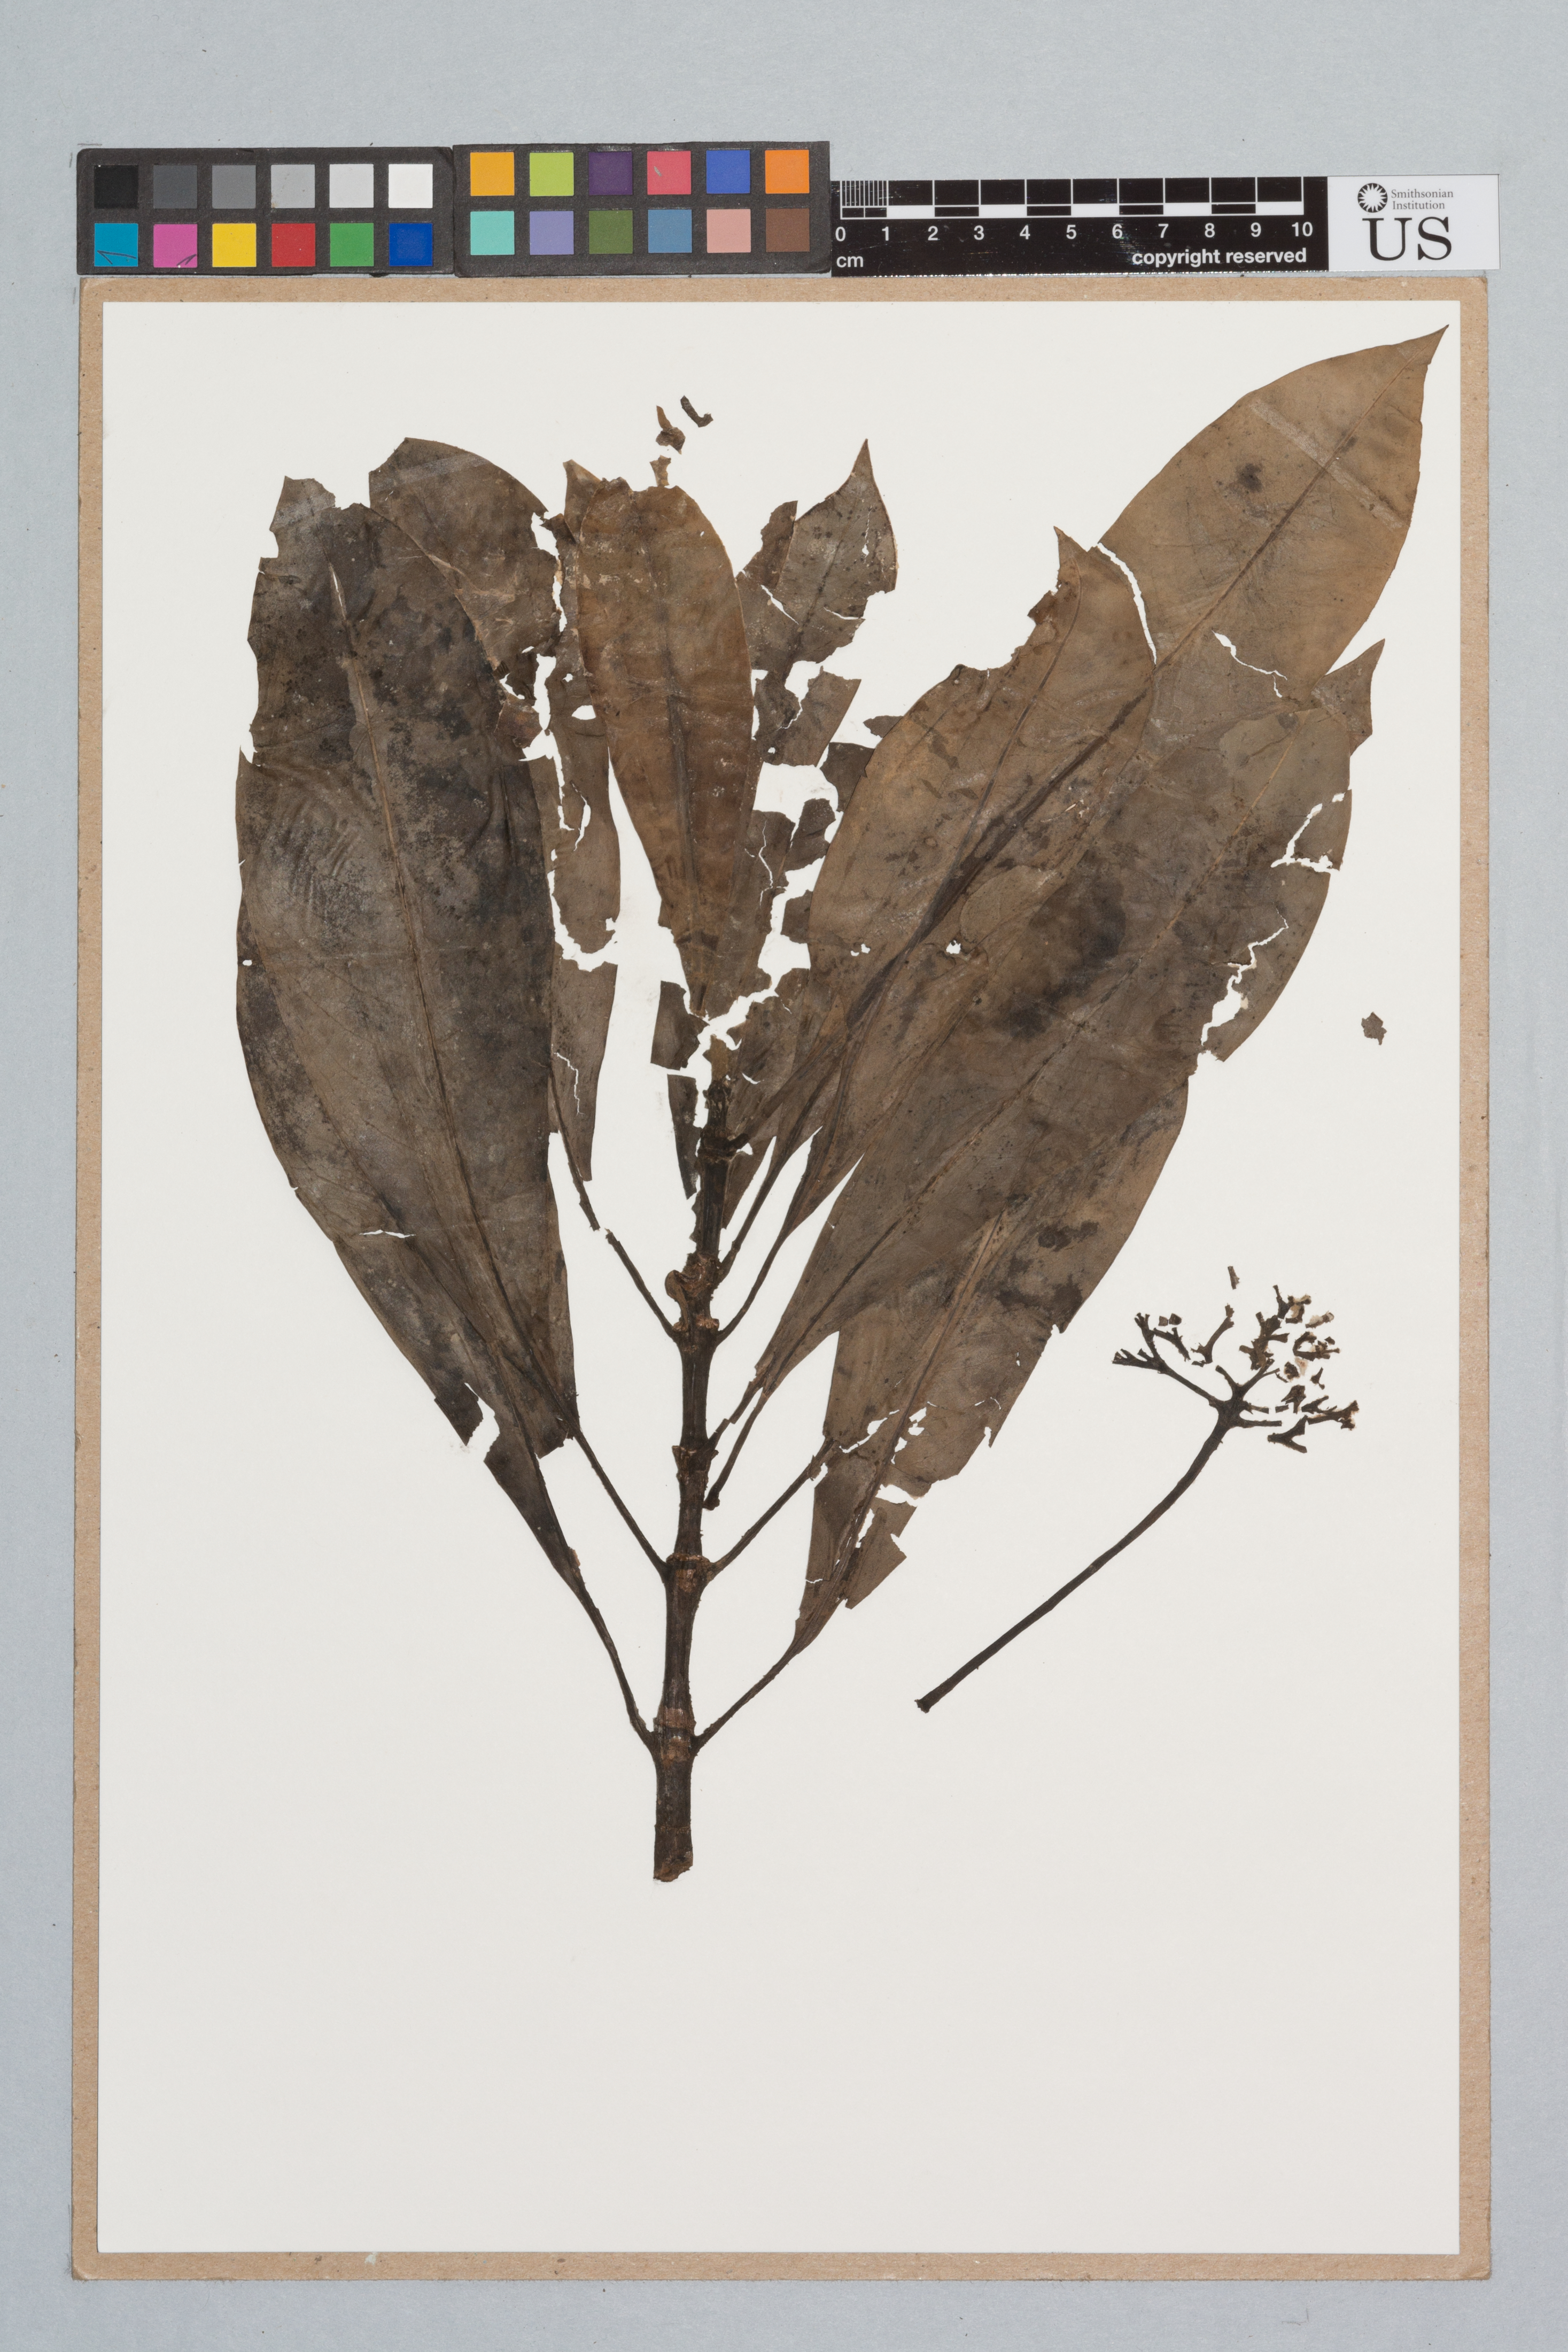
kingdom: Plantae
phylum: Tracheophyta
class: Magnoliopsida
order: Gentianales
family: Rubiaceae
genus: Psychotria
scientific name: Psychotria tapajozensis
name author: Standl.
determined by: Taylor, Charlotte M.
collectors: T. Hawkins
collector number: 1860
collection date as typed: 3-Jul-98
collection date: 1998-07-03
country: Suriname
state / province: Sipaliwini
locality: Tafelberg (Table Mountain), Lisa Kreek to Grace Falls; trail between the Lisa Creek camp to the camp on the Grace Kreek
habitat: Mixed hardwood forest, 20-40 m high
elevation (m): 600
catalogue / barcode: US 3470103